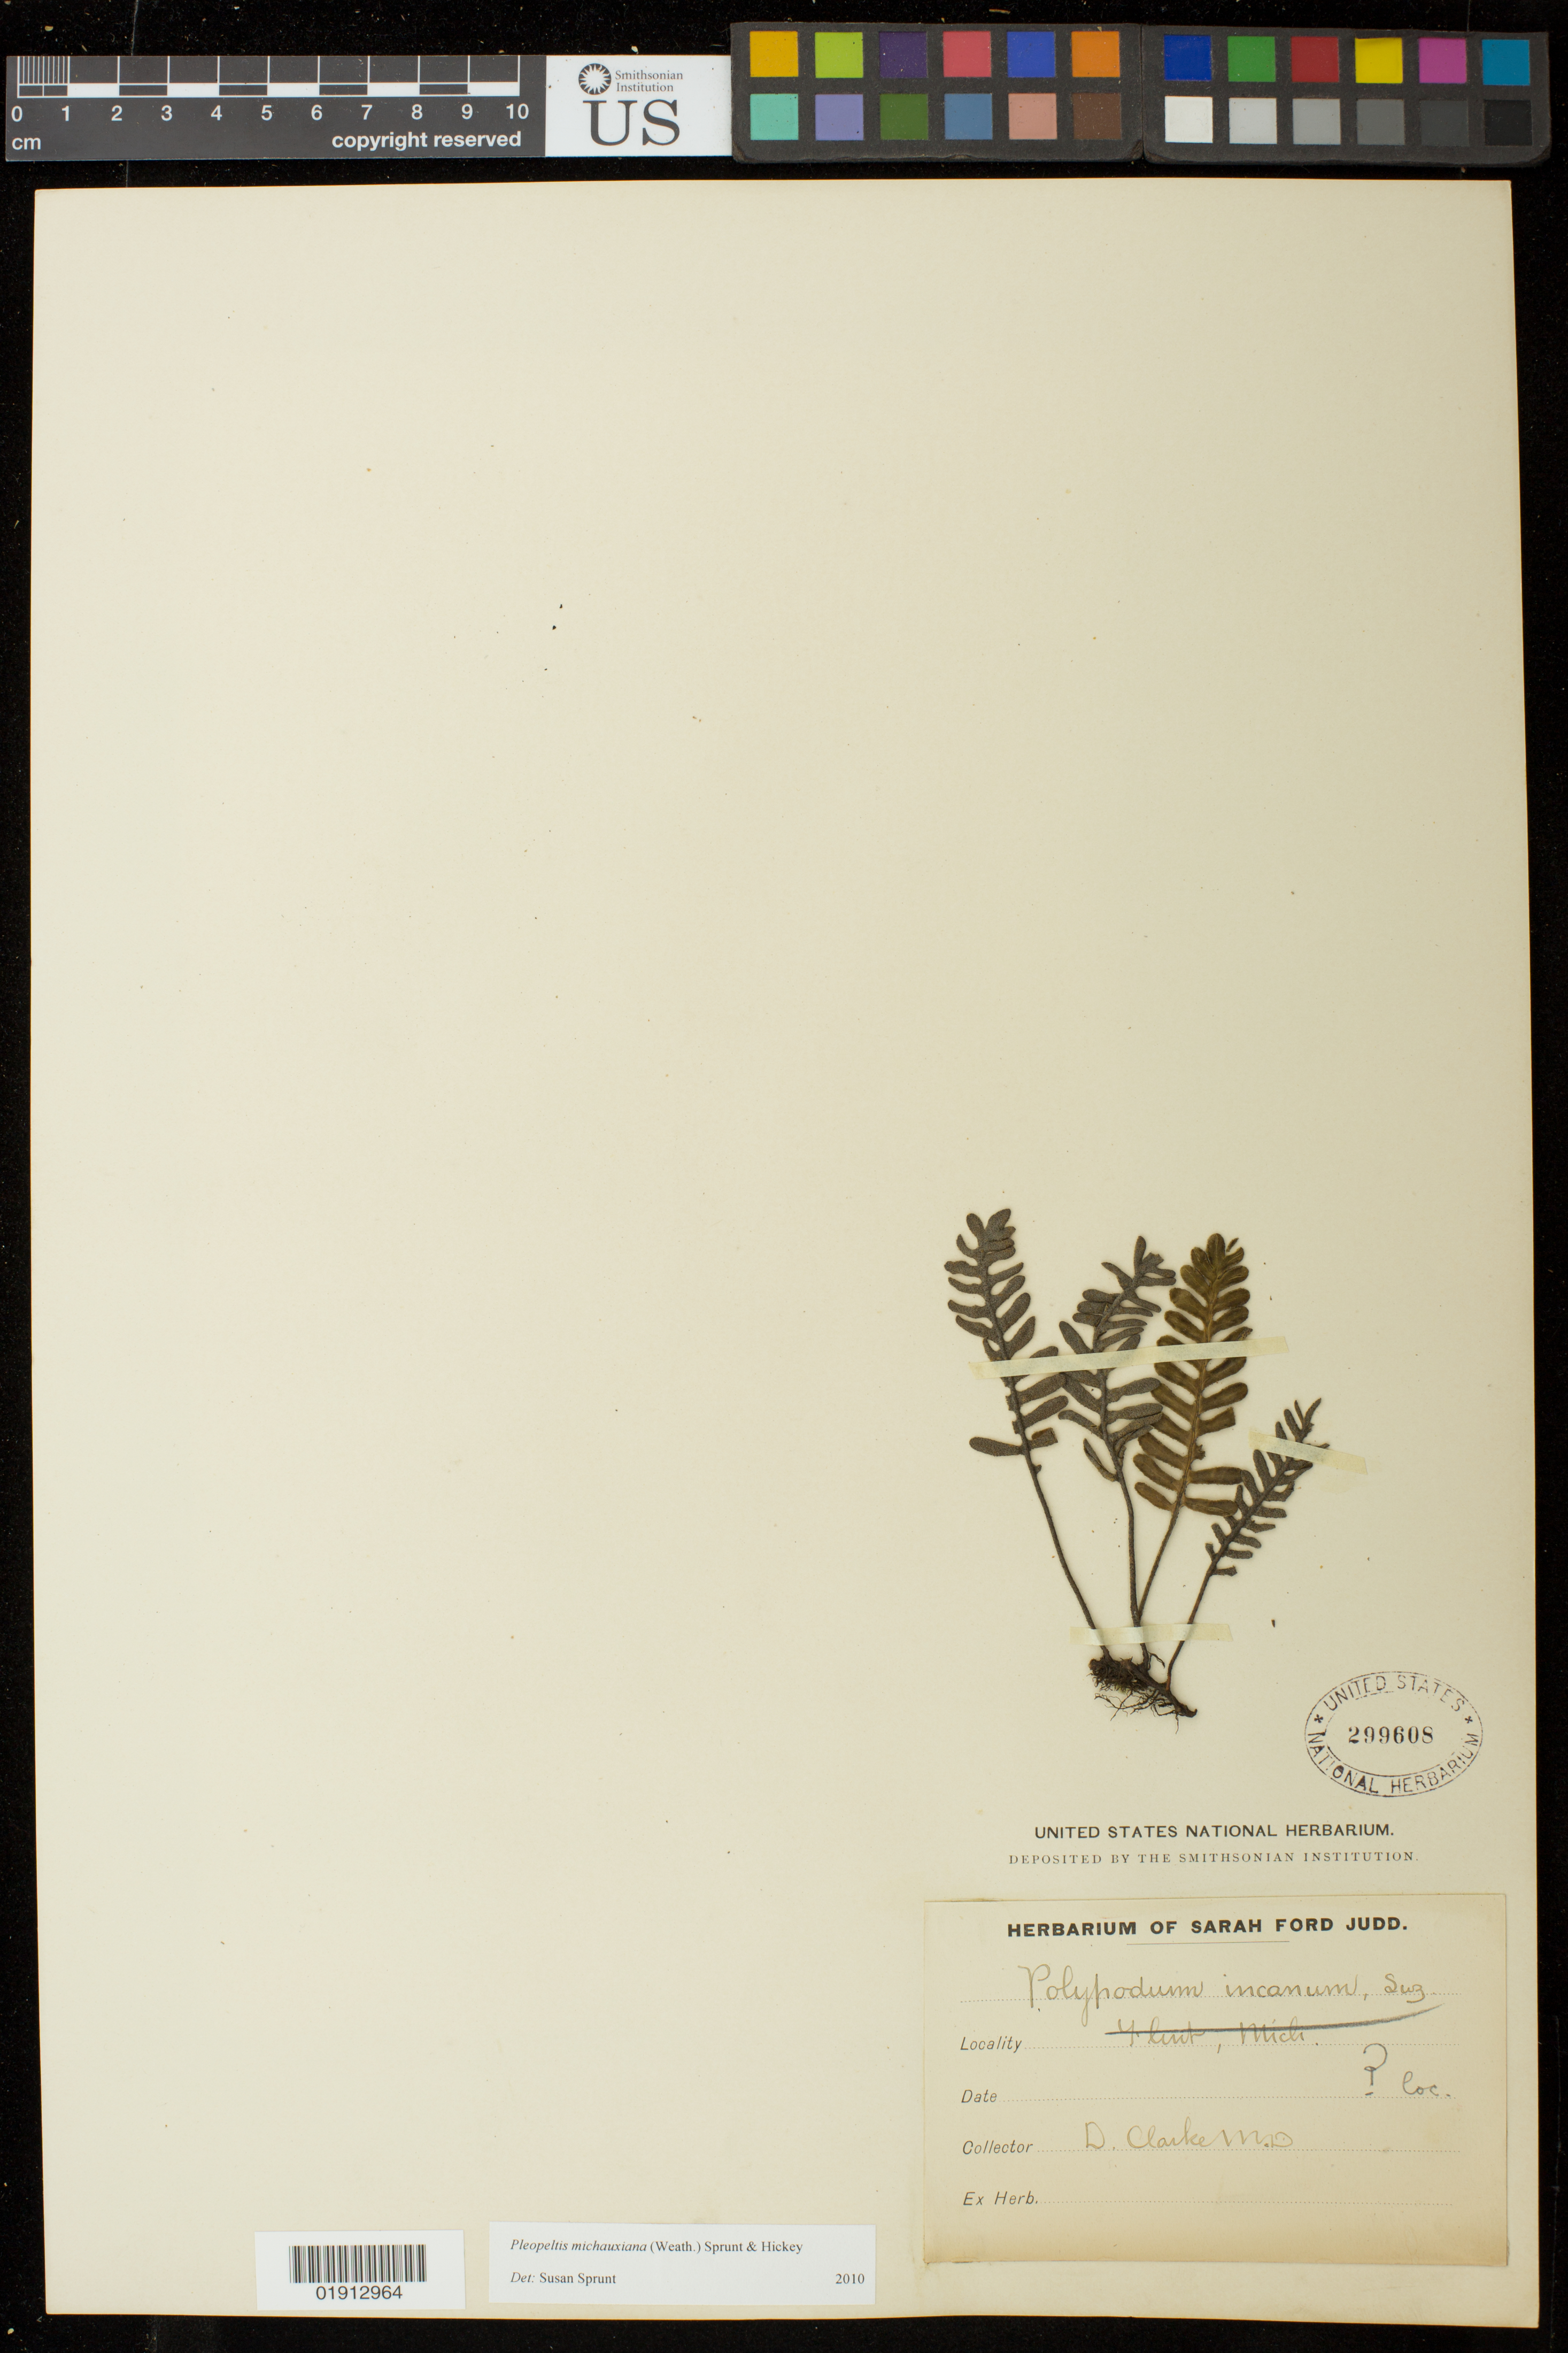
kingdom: Plantae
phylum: Tracheophyta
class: Polypodiopsida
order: Polypodiales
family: Polypodiaceae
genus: Pleopeltis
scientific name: Pleopeltis michauxiana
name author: (Weath.) Hickey & Sprunt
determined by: Sprunt, S. V.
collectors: D. Clark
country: United States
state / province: Michigan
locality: Flint, Michigan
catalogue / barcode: US 299608